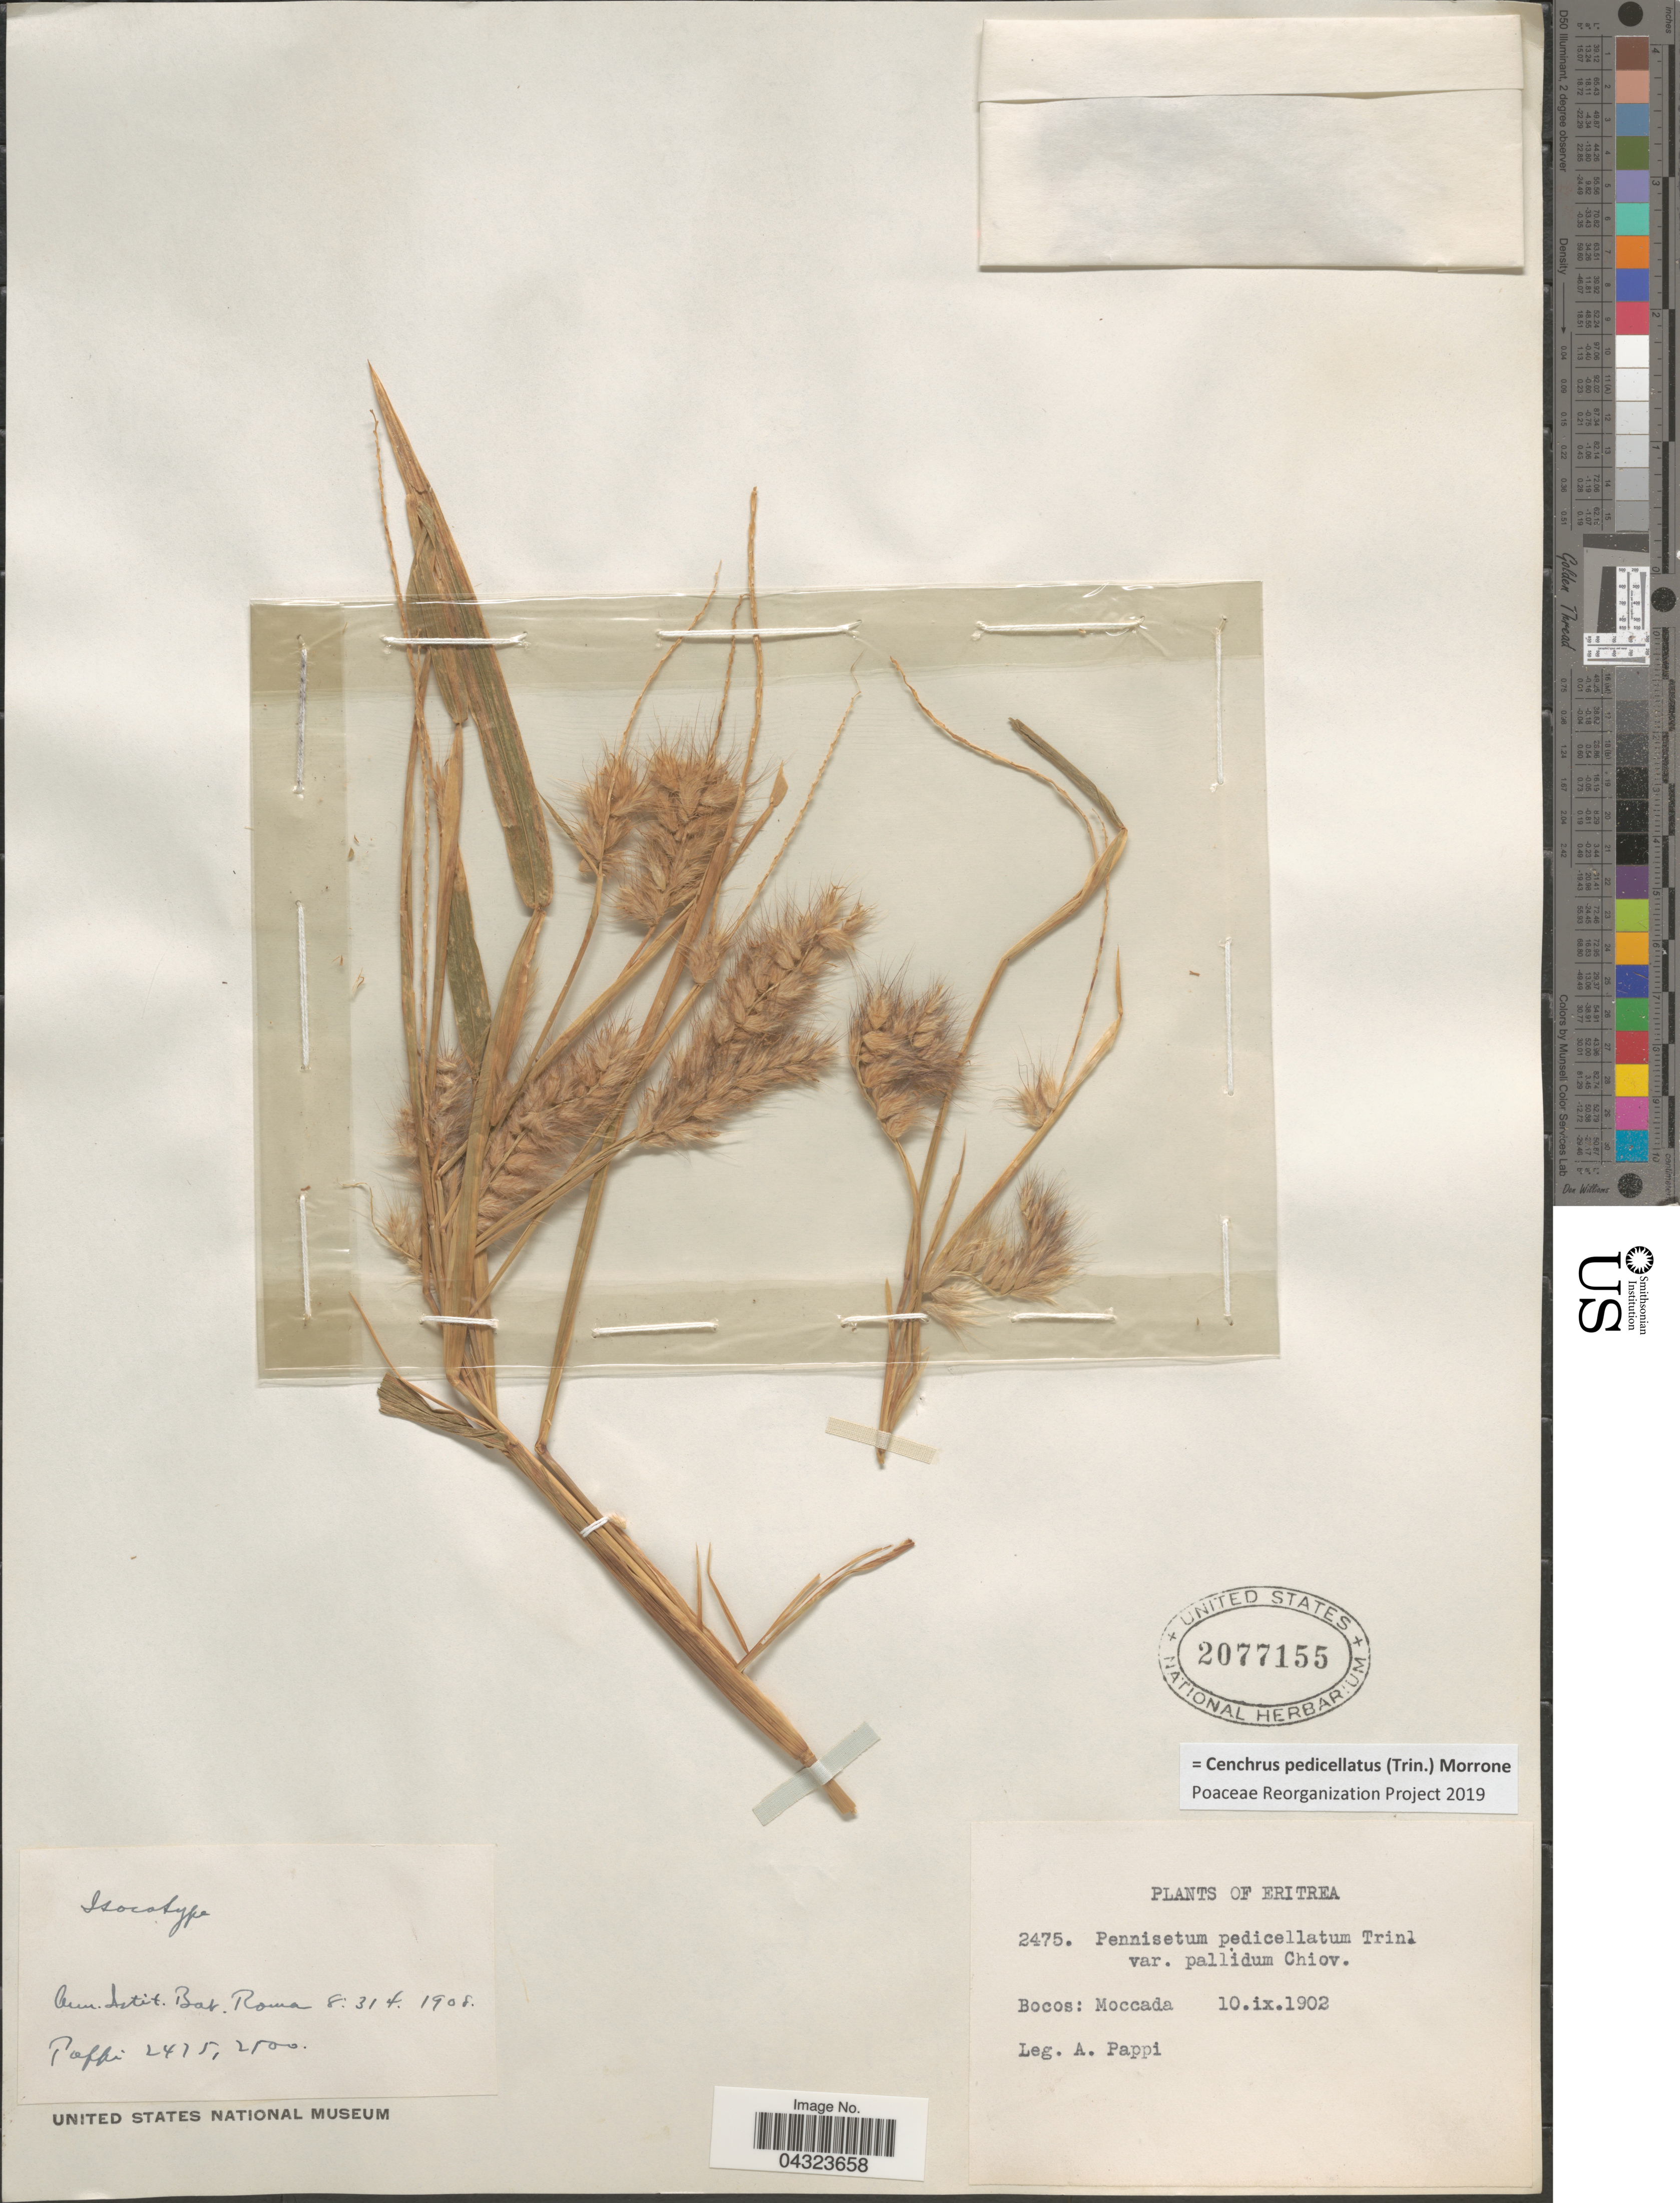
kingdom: Plantae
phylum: Tracheophyta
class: Liliopsida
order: Poales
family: Poaceae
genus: Cenchrus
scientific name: Cenchrus pedicellatus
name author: (Trin.) Morrone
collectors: A. Pappi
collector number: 2475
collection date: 1902-09-10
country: Eritrea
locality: Bocos: Moccada.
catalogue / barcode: US 2077155